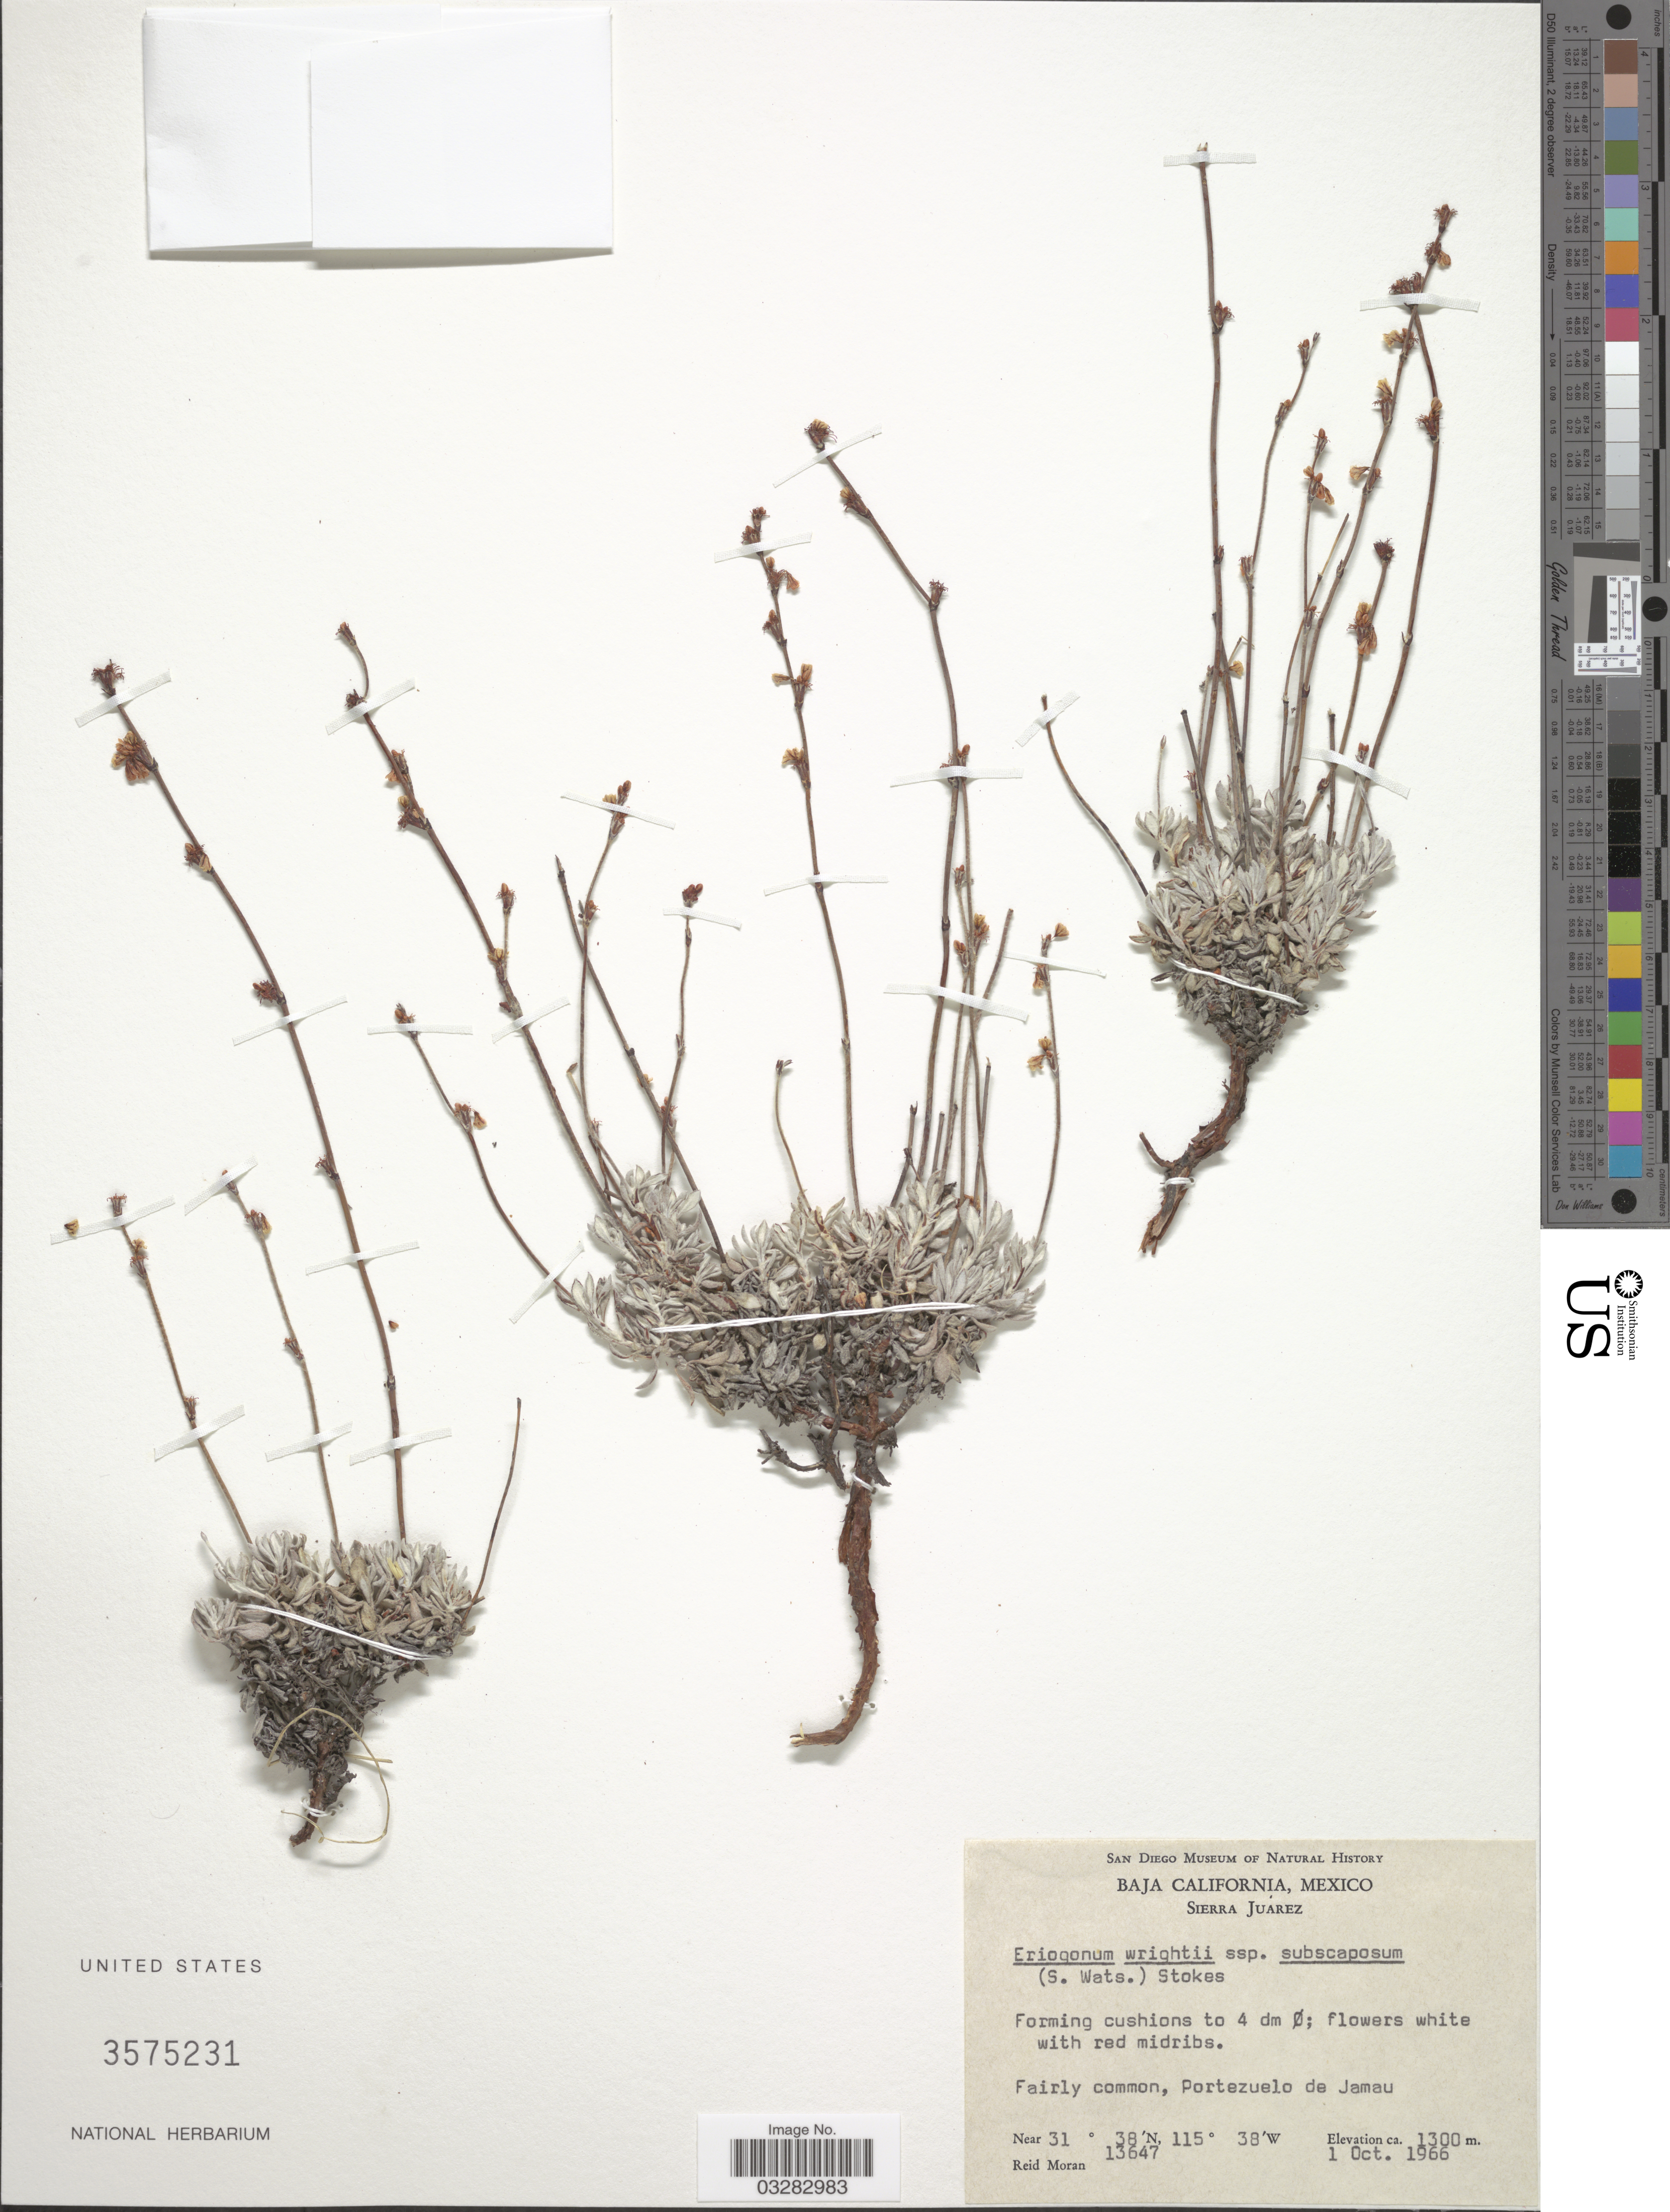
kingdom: Plantae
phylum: Tracheophyta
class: Magnoliopsida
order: Caryophyllales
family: Polygonaceae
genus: Eriogonum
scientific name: Eriogonum wrightii var. taxifolium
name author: (Greene) Parish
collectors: R. Moran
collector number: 13647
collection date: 1966-10-01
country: Mexico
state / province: Baja California Norte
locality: Sierra Juárez. Fairly common, Portezuelo de Jamau.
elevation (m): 1300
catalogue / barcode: US 3575231